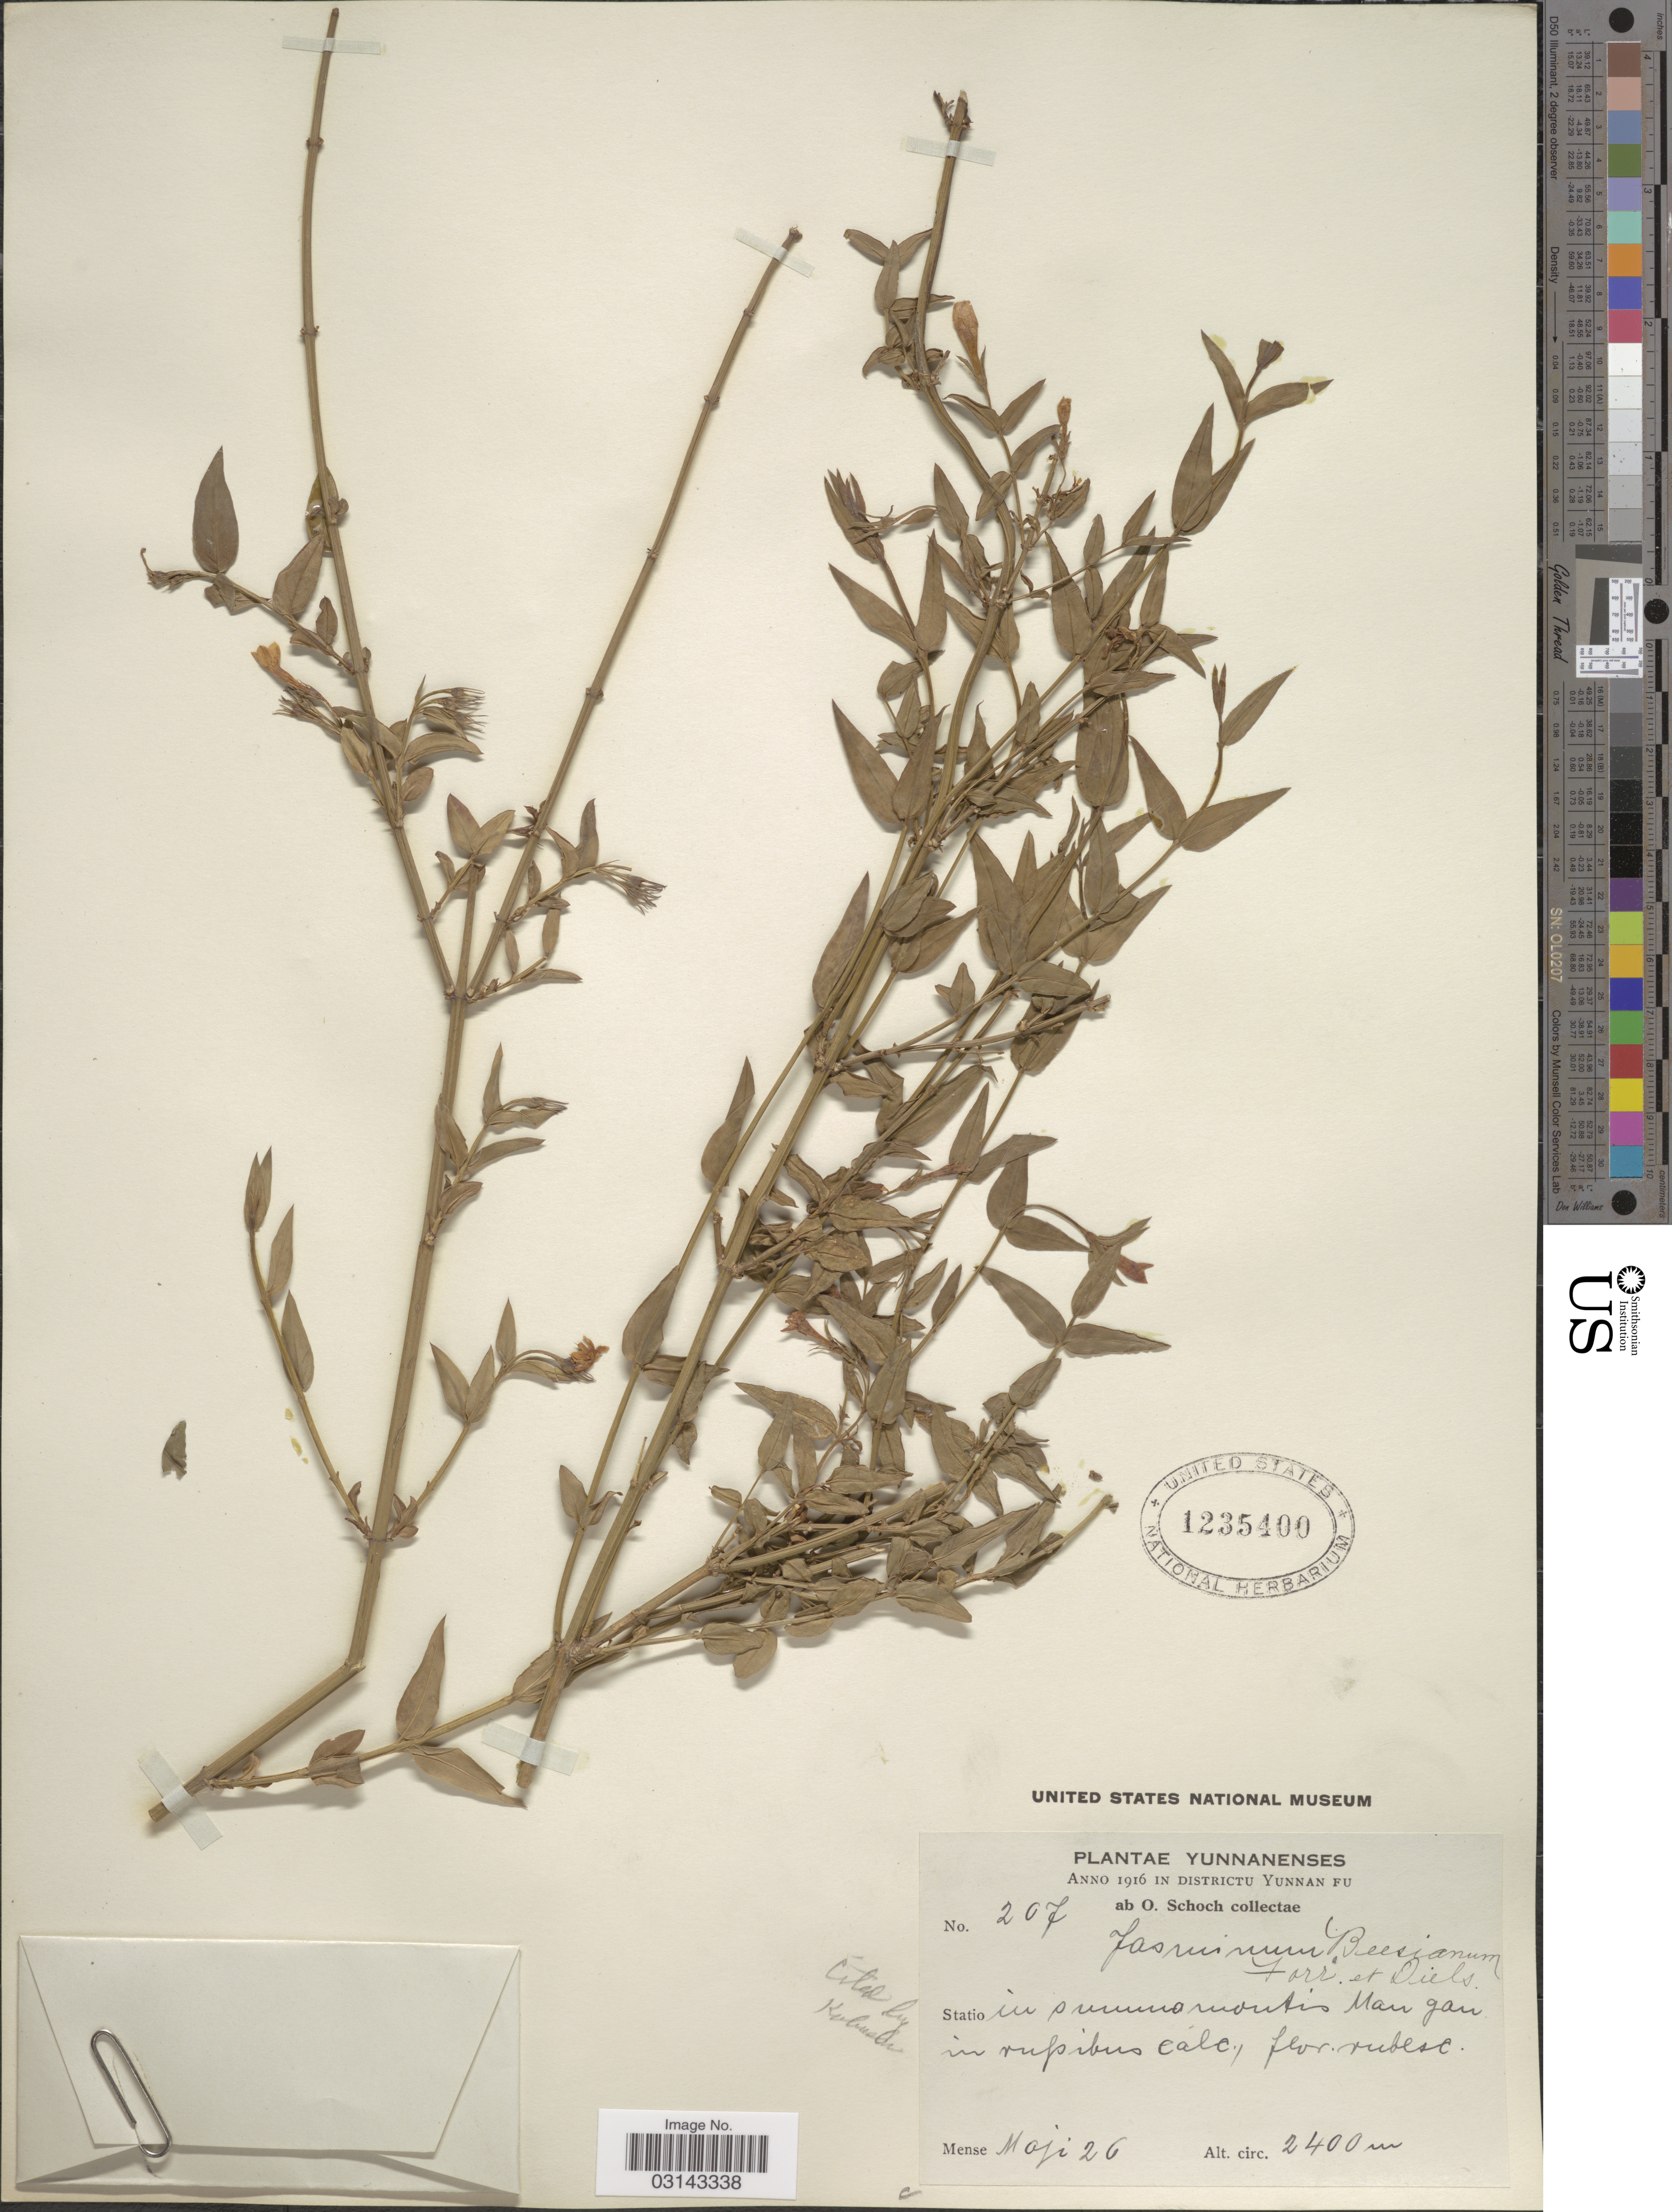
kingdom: Plantae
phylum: Tracheophyta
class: Magnoliopsida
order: Lamiales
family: Oleaceae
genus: Jasminum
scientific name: Jasminum beesianum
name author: Forrest & Diels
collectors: O. Schoch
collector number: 207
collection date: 1916-05-26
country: China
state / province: Yunnan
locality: Districtu Yunnan Fu. Montis Mau Jan. [interpreted]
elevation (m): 2400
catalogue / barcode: US 1235400